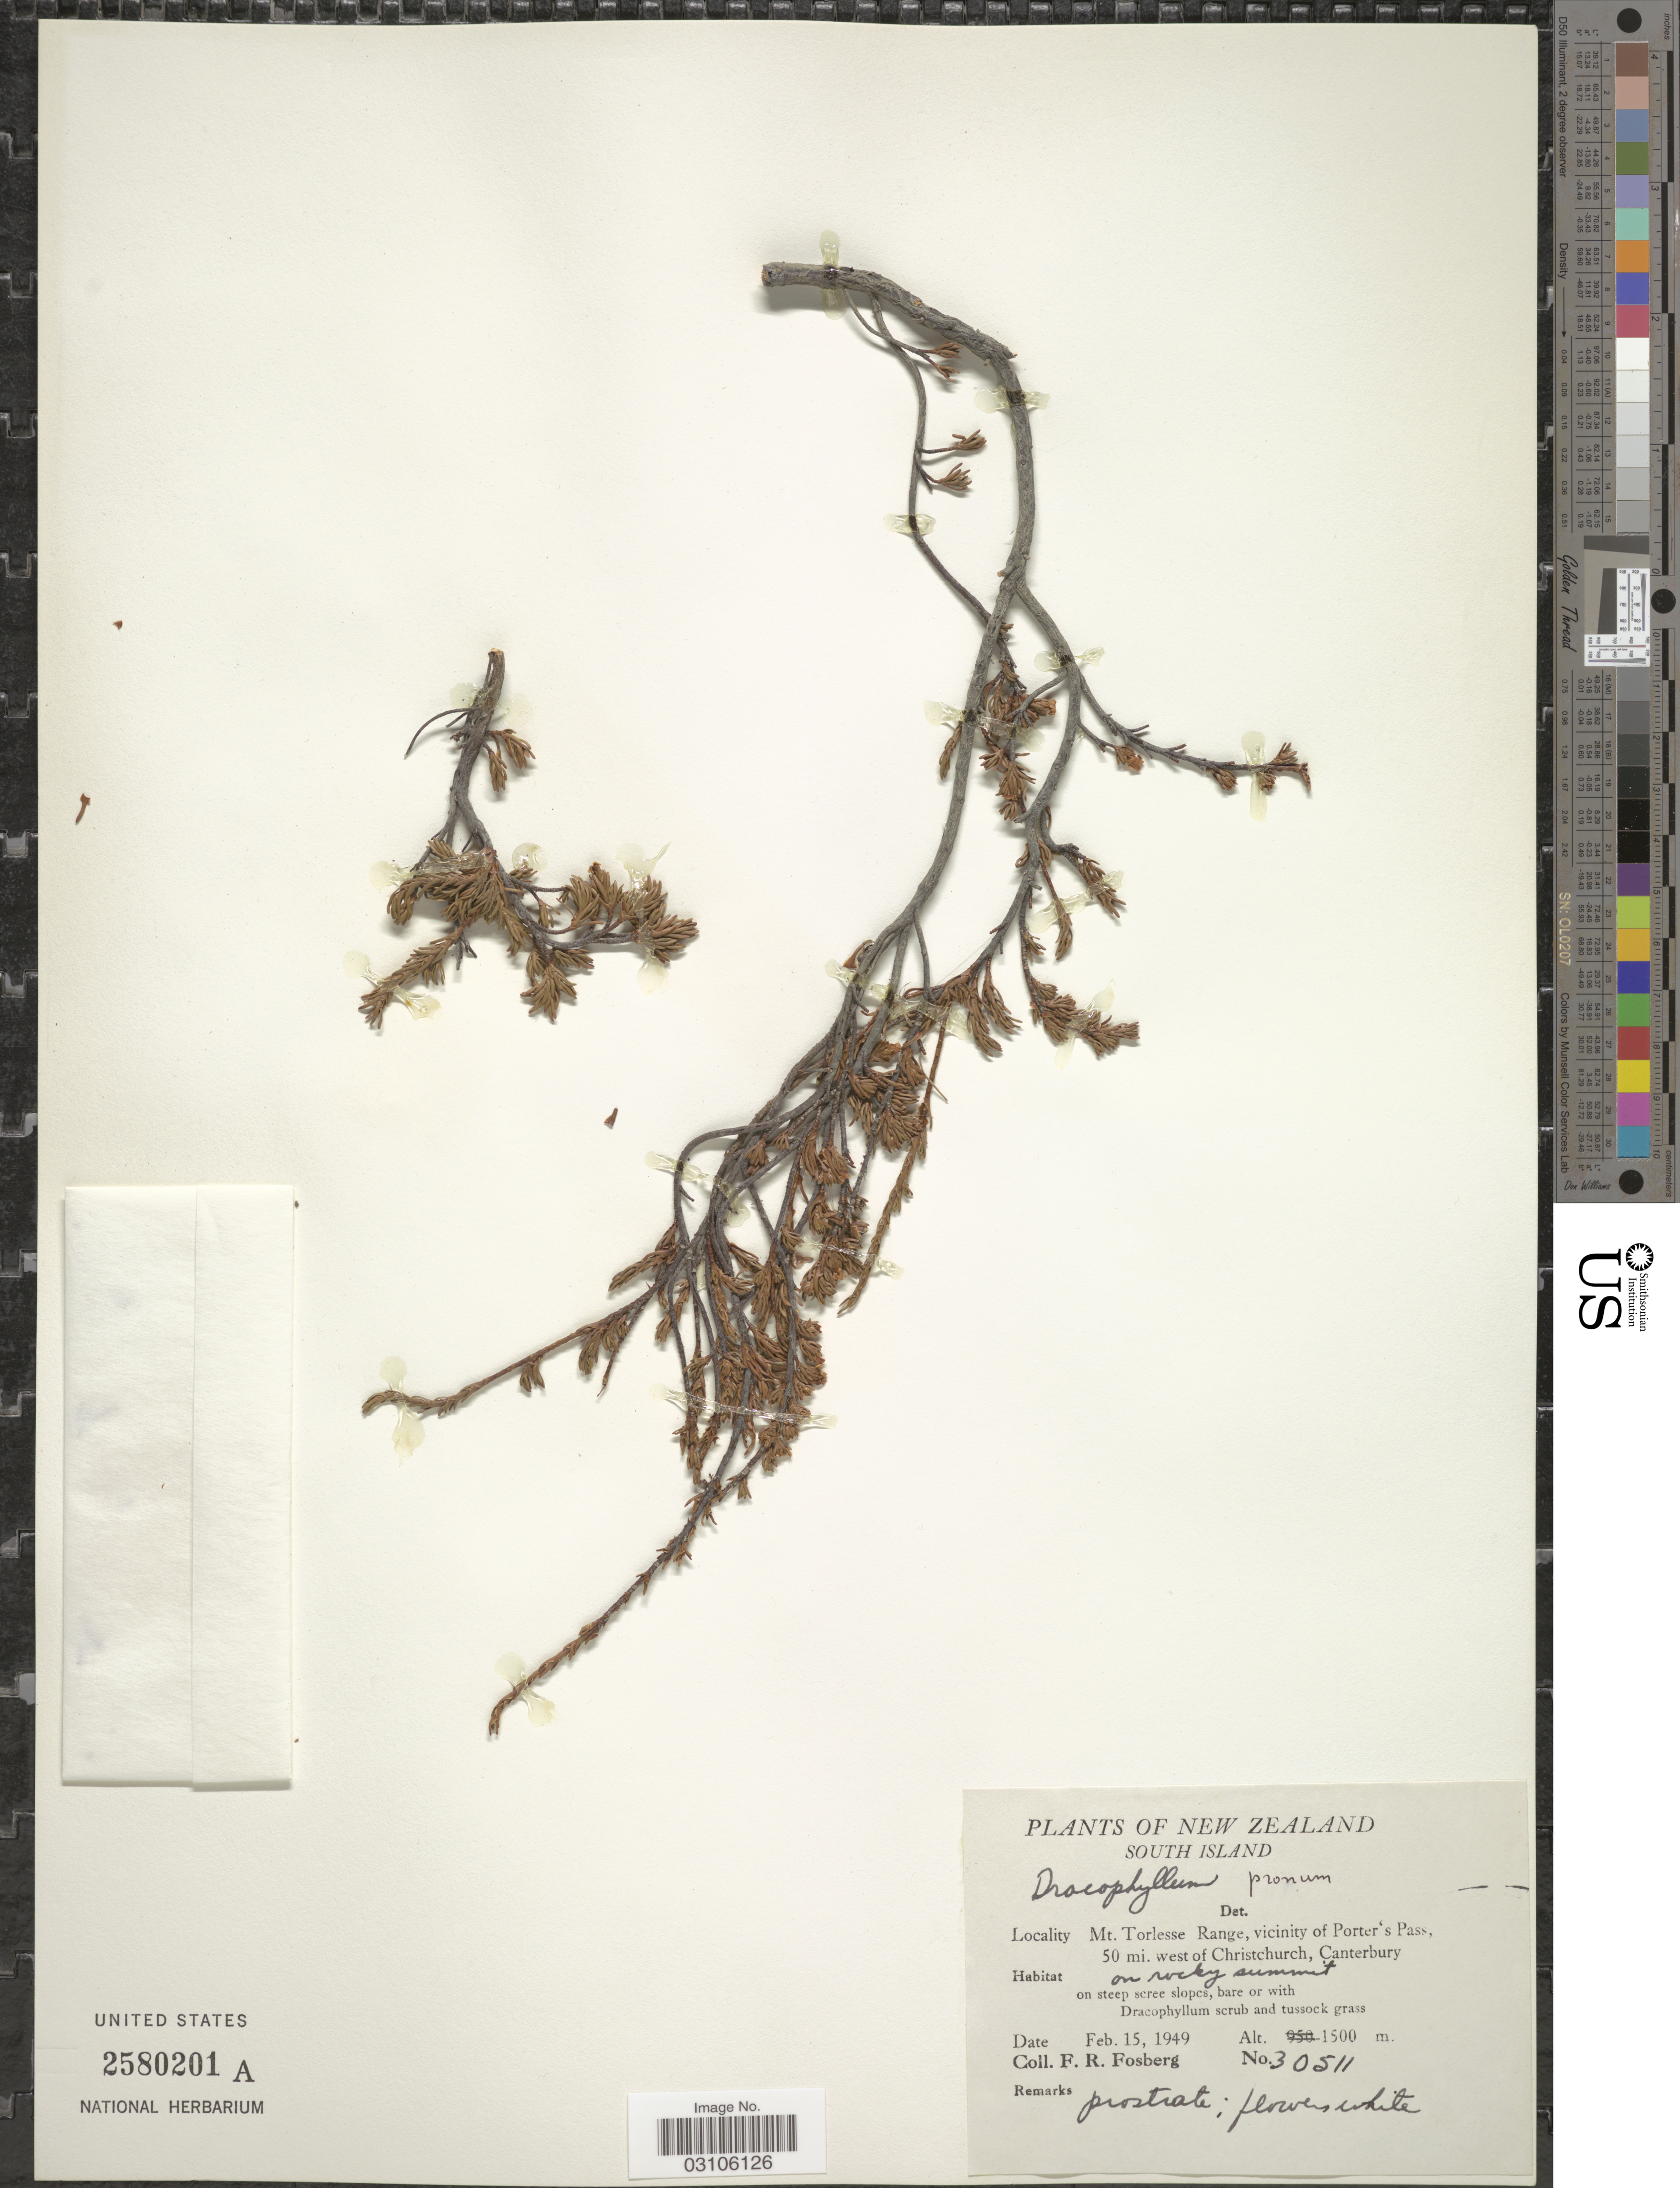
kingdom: Plantae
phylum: Tracheophyta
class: Magnoliopsida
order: Ericales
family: Ericaceae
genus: Dracophyllum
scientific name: Dracophyllum pronum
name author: W.R.B. Oliv.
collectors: F. R. Fosberg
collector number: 30511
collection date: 1949-02-15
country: New Zealand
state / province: Canterbury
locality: South Island. Mt. Torlesse Range, vicinity of Porter's Pass, 50 mi. west of Christchurch.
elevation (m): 1500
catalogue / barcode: US 2580201A